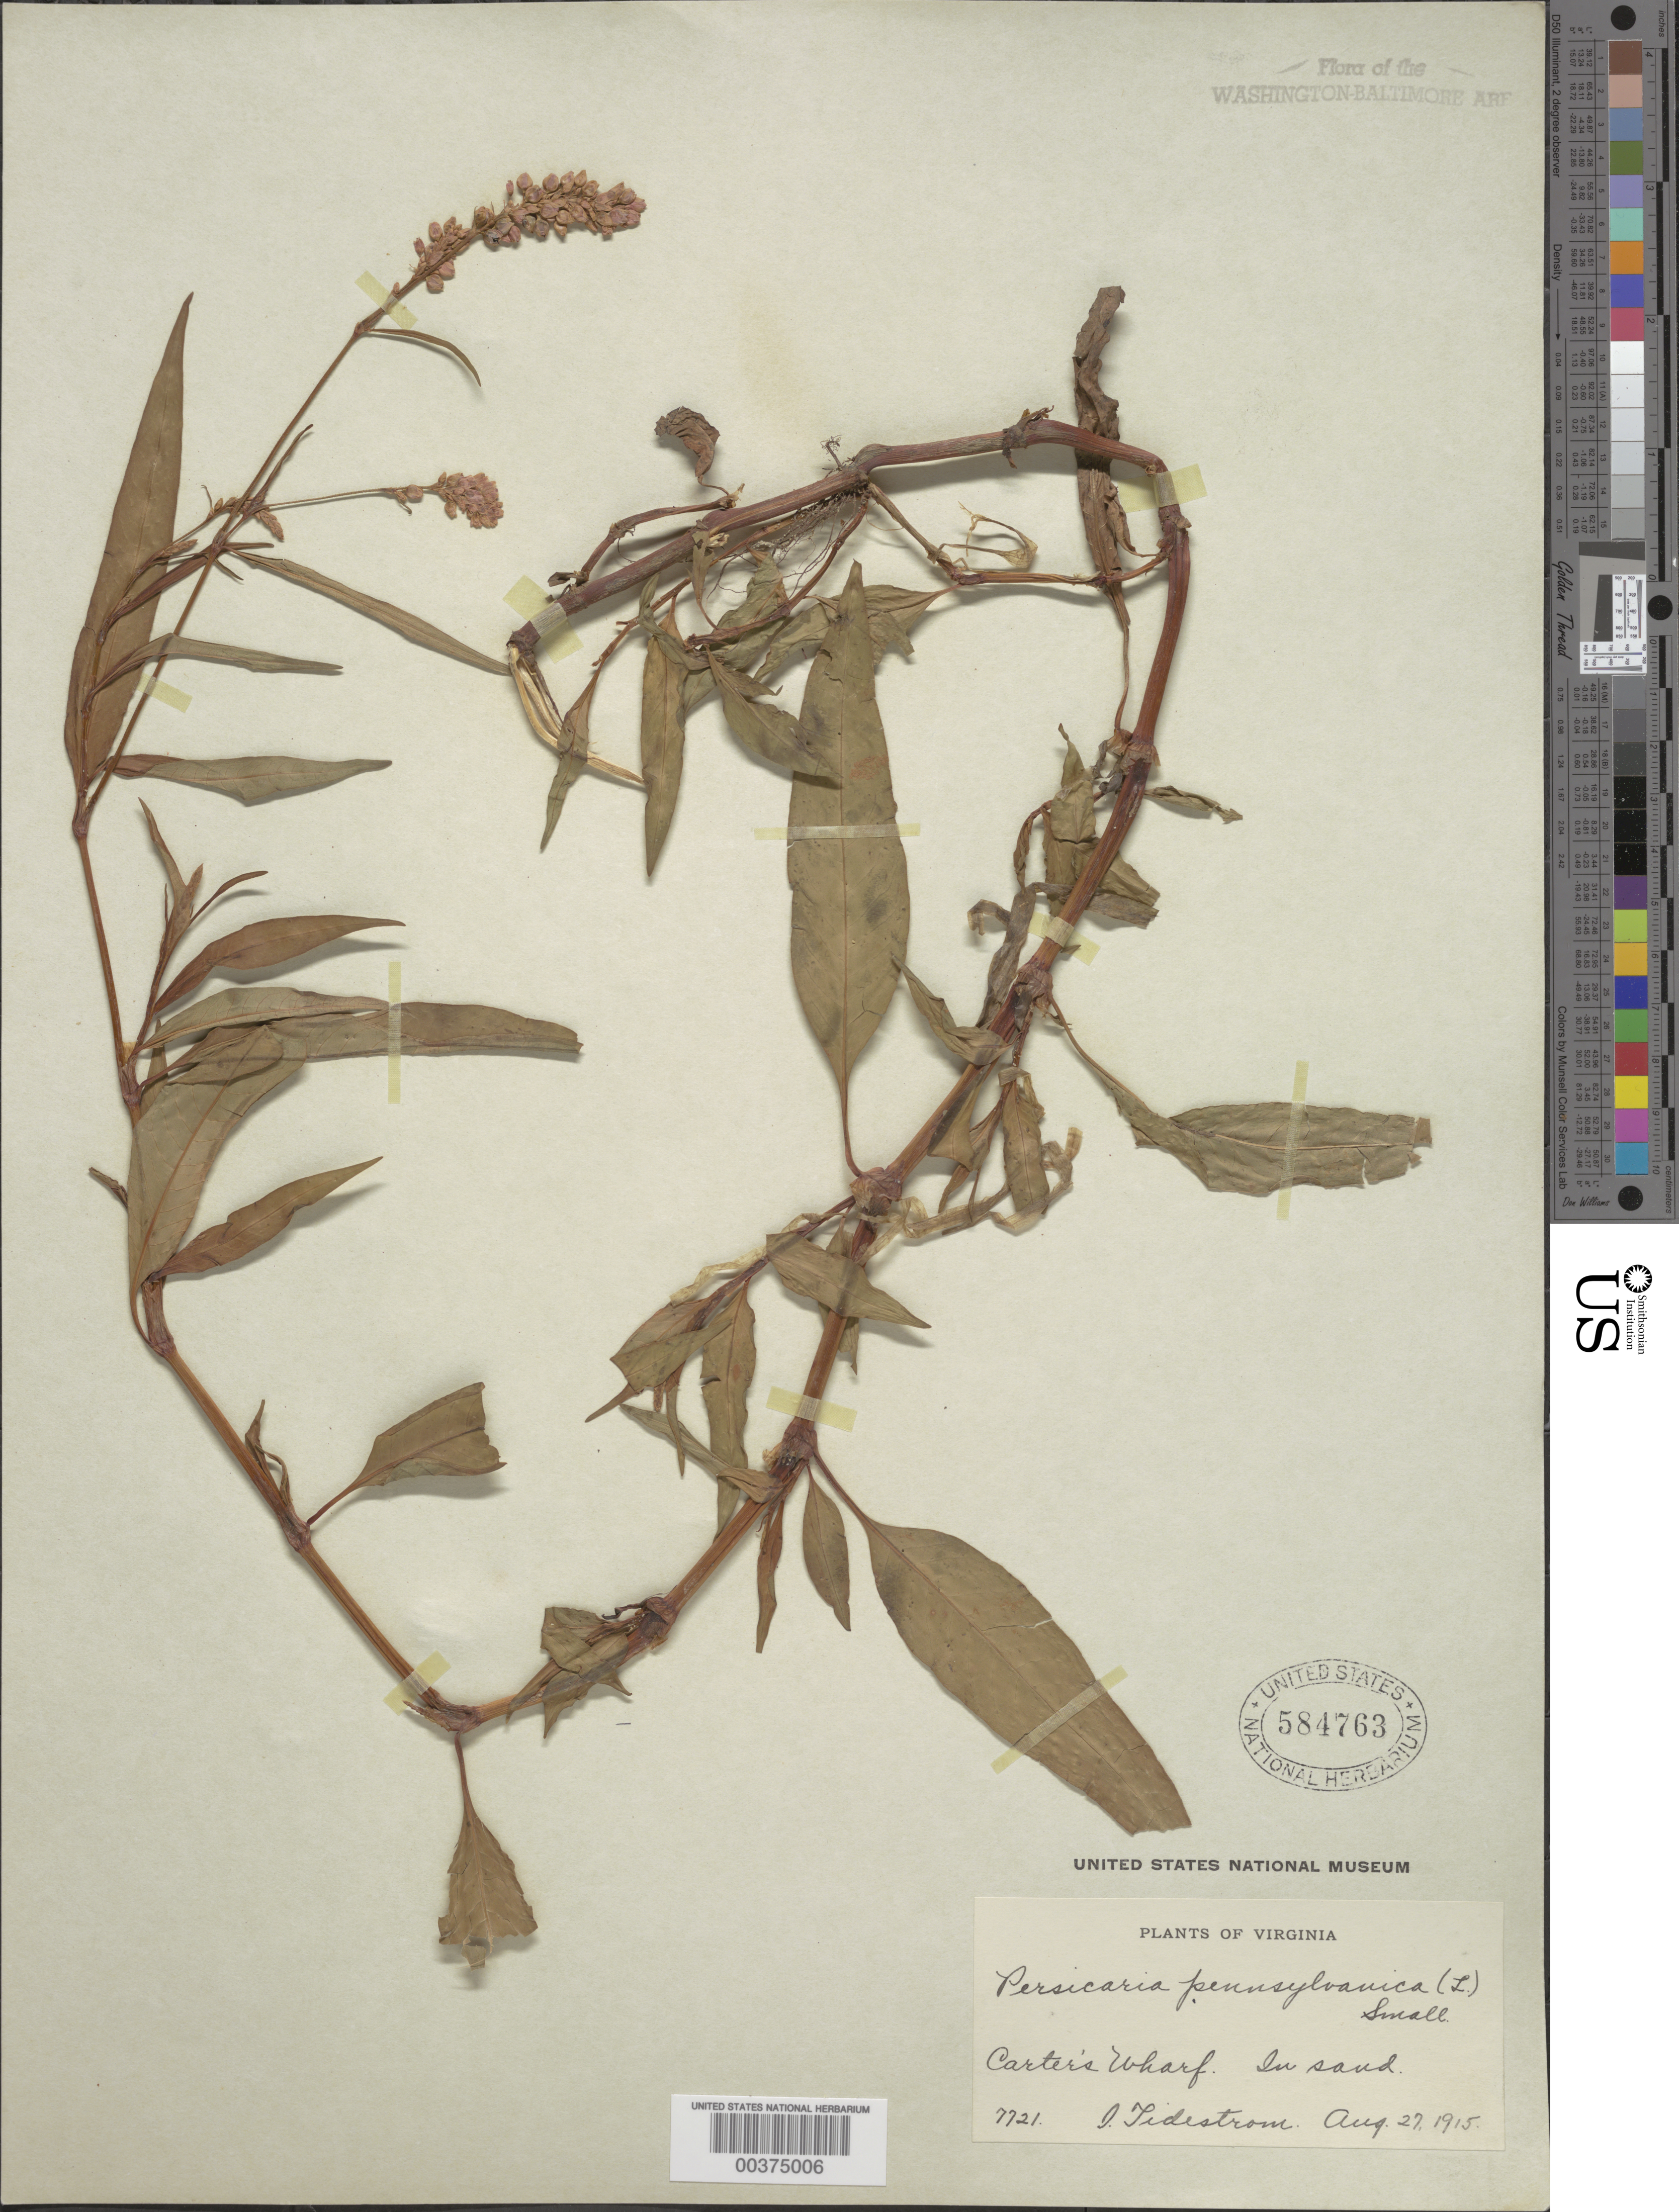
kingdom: Plantae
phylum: Tracheophyta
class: Magnoliopsida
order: Caryophyllales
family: Polygonaceae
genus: Persicaria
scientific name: Persicaria pensylvanica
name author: (L.) M. Gómez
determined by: Atha, D. E.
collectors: I. F. Tidestrom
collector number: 7721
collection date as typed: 27 Aug 1915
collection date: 1915-08-27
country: United States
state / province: Virginia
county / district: Richmond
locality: Carters Wharf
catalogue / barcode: US 584763